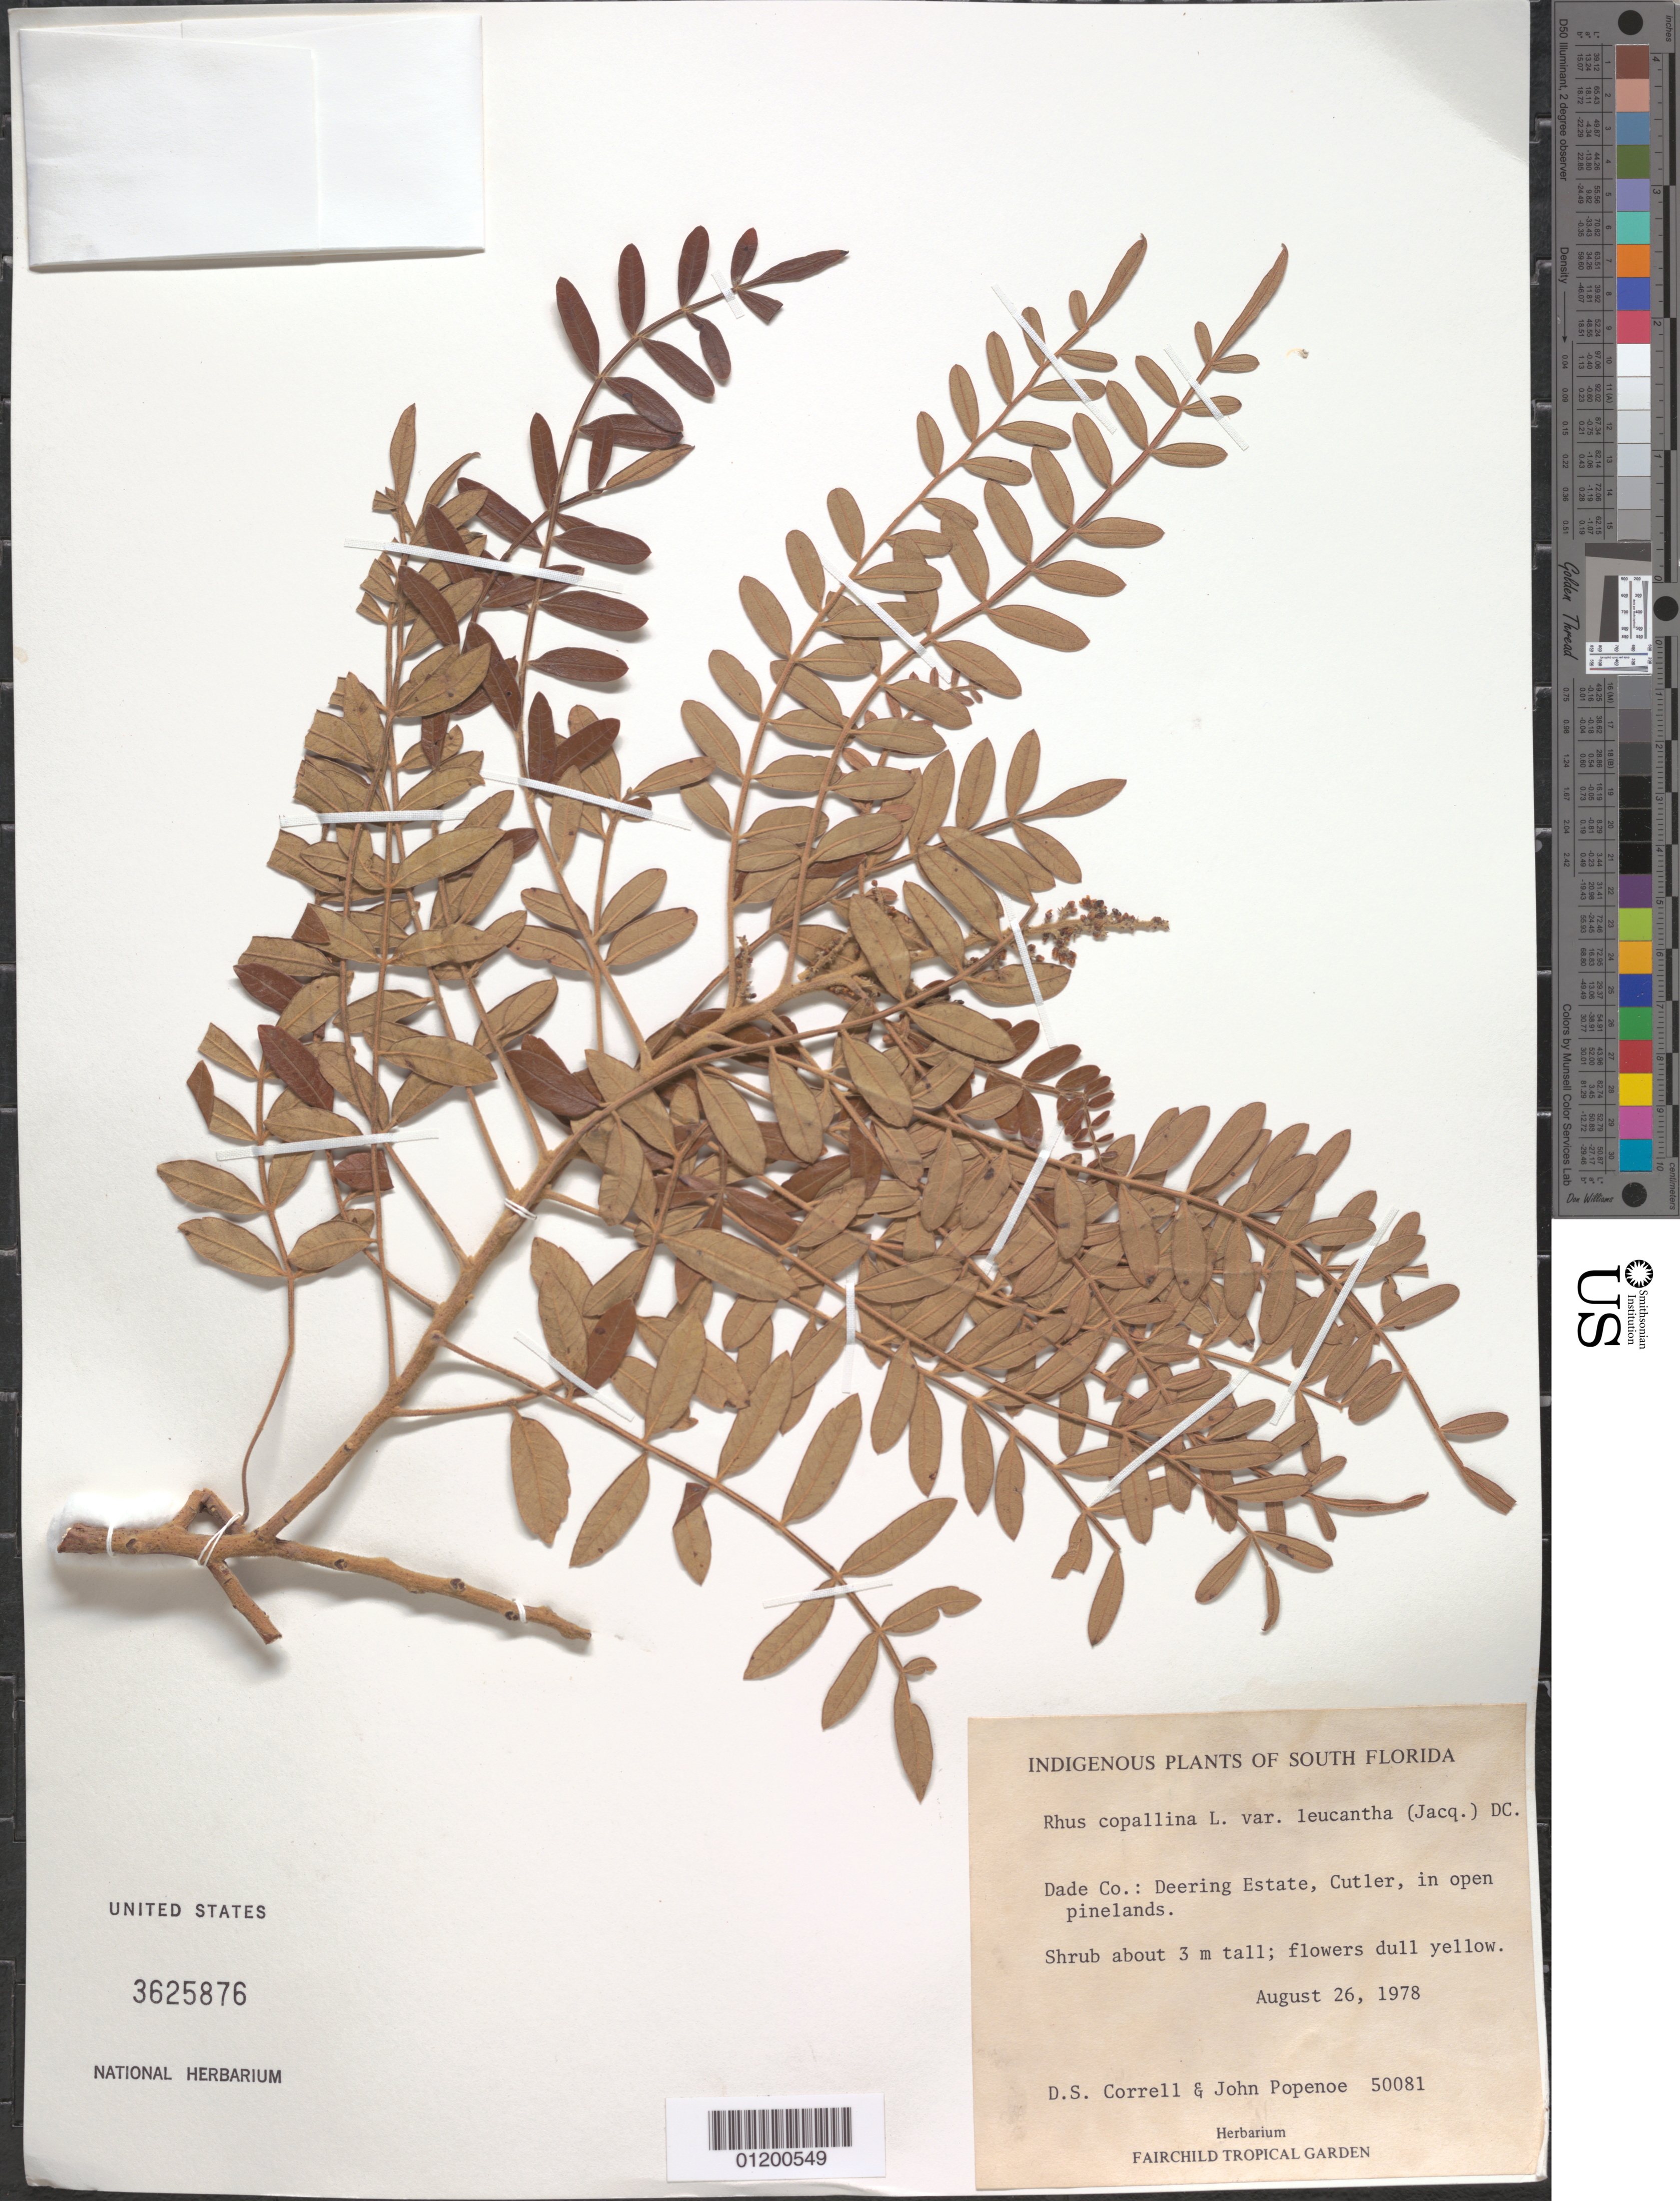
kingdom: Plantae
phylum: Tracheophyta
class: Magnoliopsida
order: Sapindales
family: Anacardiaceae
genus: Rhus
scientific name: Rhus copallinum var. leucantha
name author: (Jacq.) DC.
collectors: D. S. Correll & J. Popenoe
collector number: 50081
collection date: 1978-08-26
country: United States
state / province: Florida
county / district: Dade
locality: Deering Estate, Cutler, in open pinelands.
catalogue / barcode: US 3625876